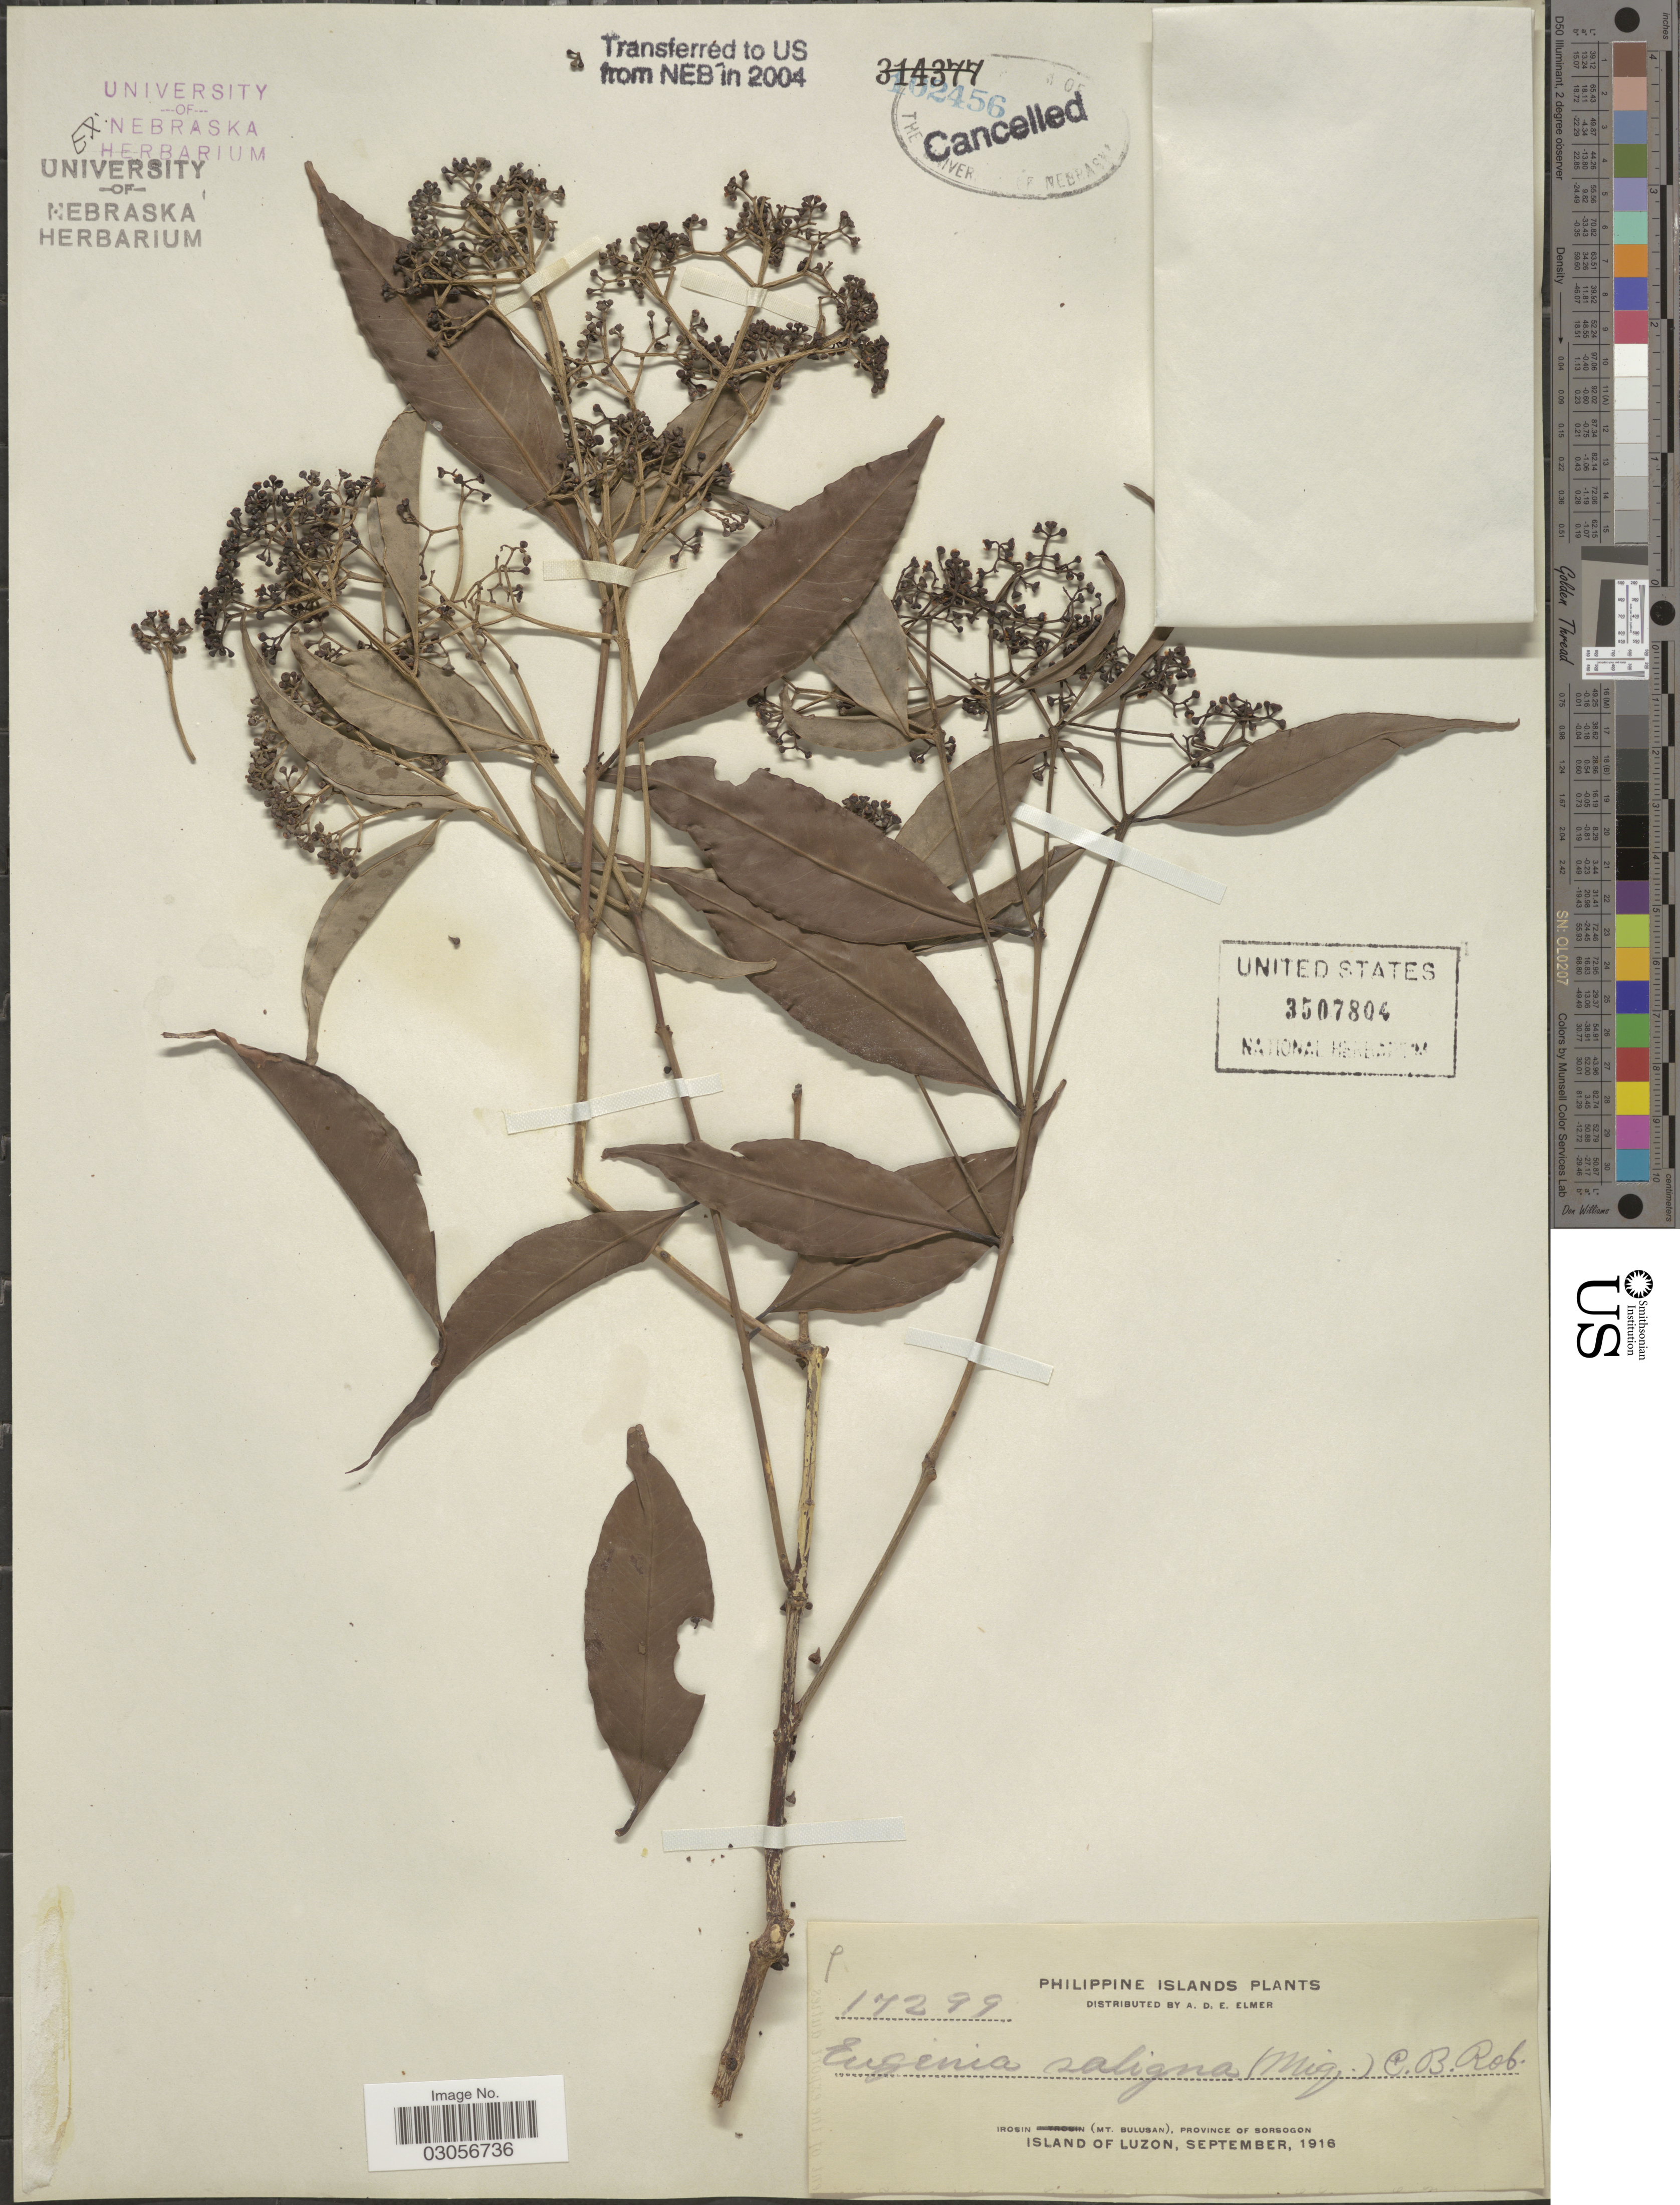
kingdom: Plantae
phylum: Tracheophyta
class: Magnoliopsida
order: Myrtales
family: Myrtaceae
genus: Syzygium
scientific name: Syzygium acuminatissimum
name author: (Blume) DC.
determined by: Strong, Mark T., (BOT), Smithsonian Institution - National Museum of Natural History (UNITED STATES)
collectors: A. D. E. Elmer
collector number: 17299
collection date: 1916-09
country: Philippines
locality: Philippine Islands. Irosin (Mt. Bulusan), Province of Sorsogon. Island of Luzon.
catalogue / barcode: US 3507804